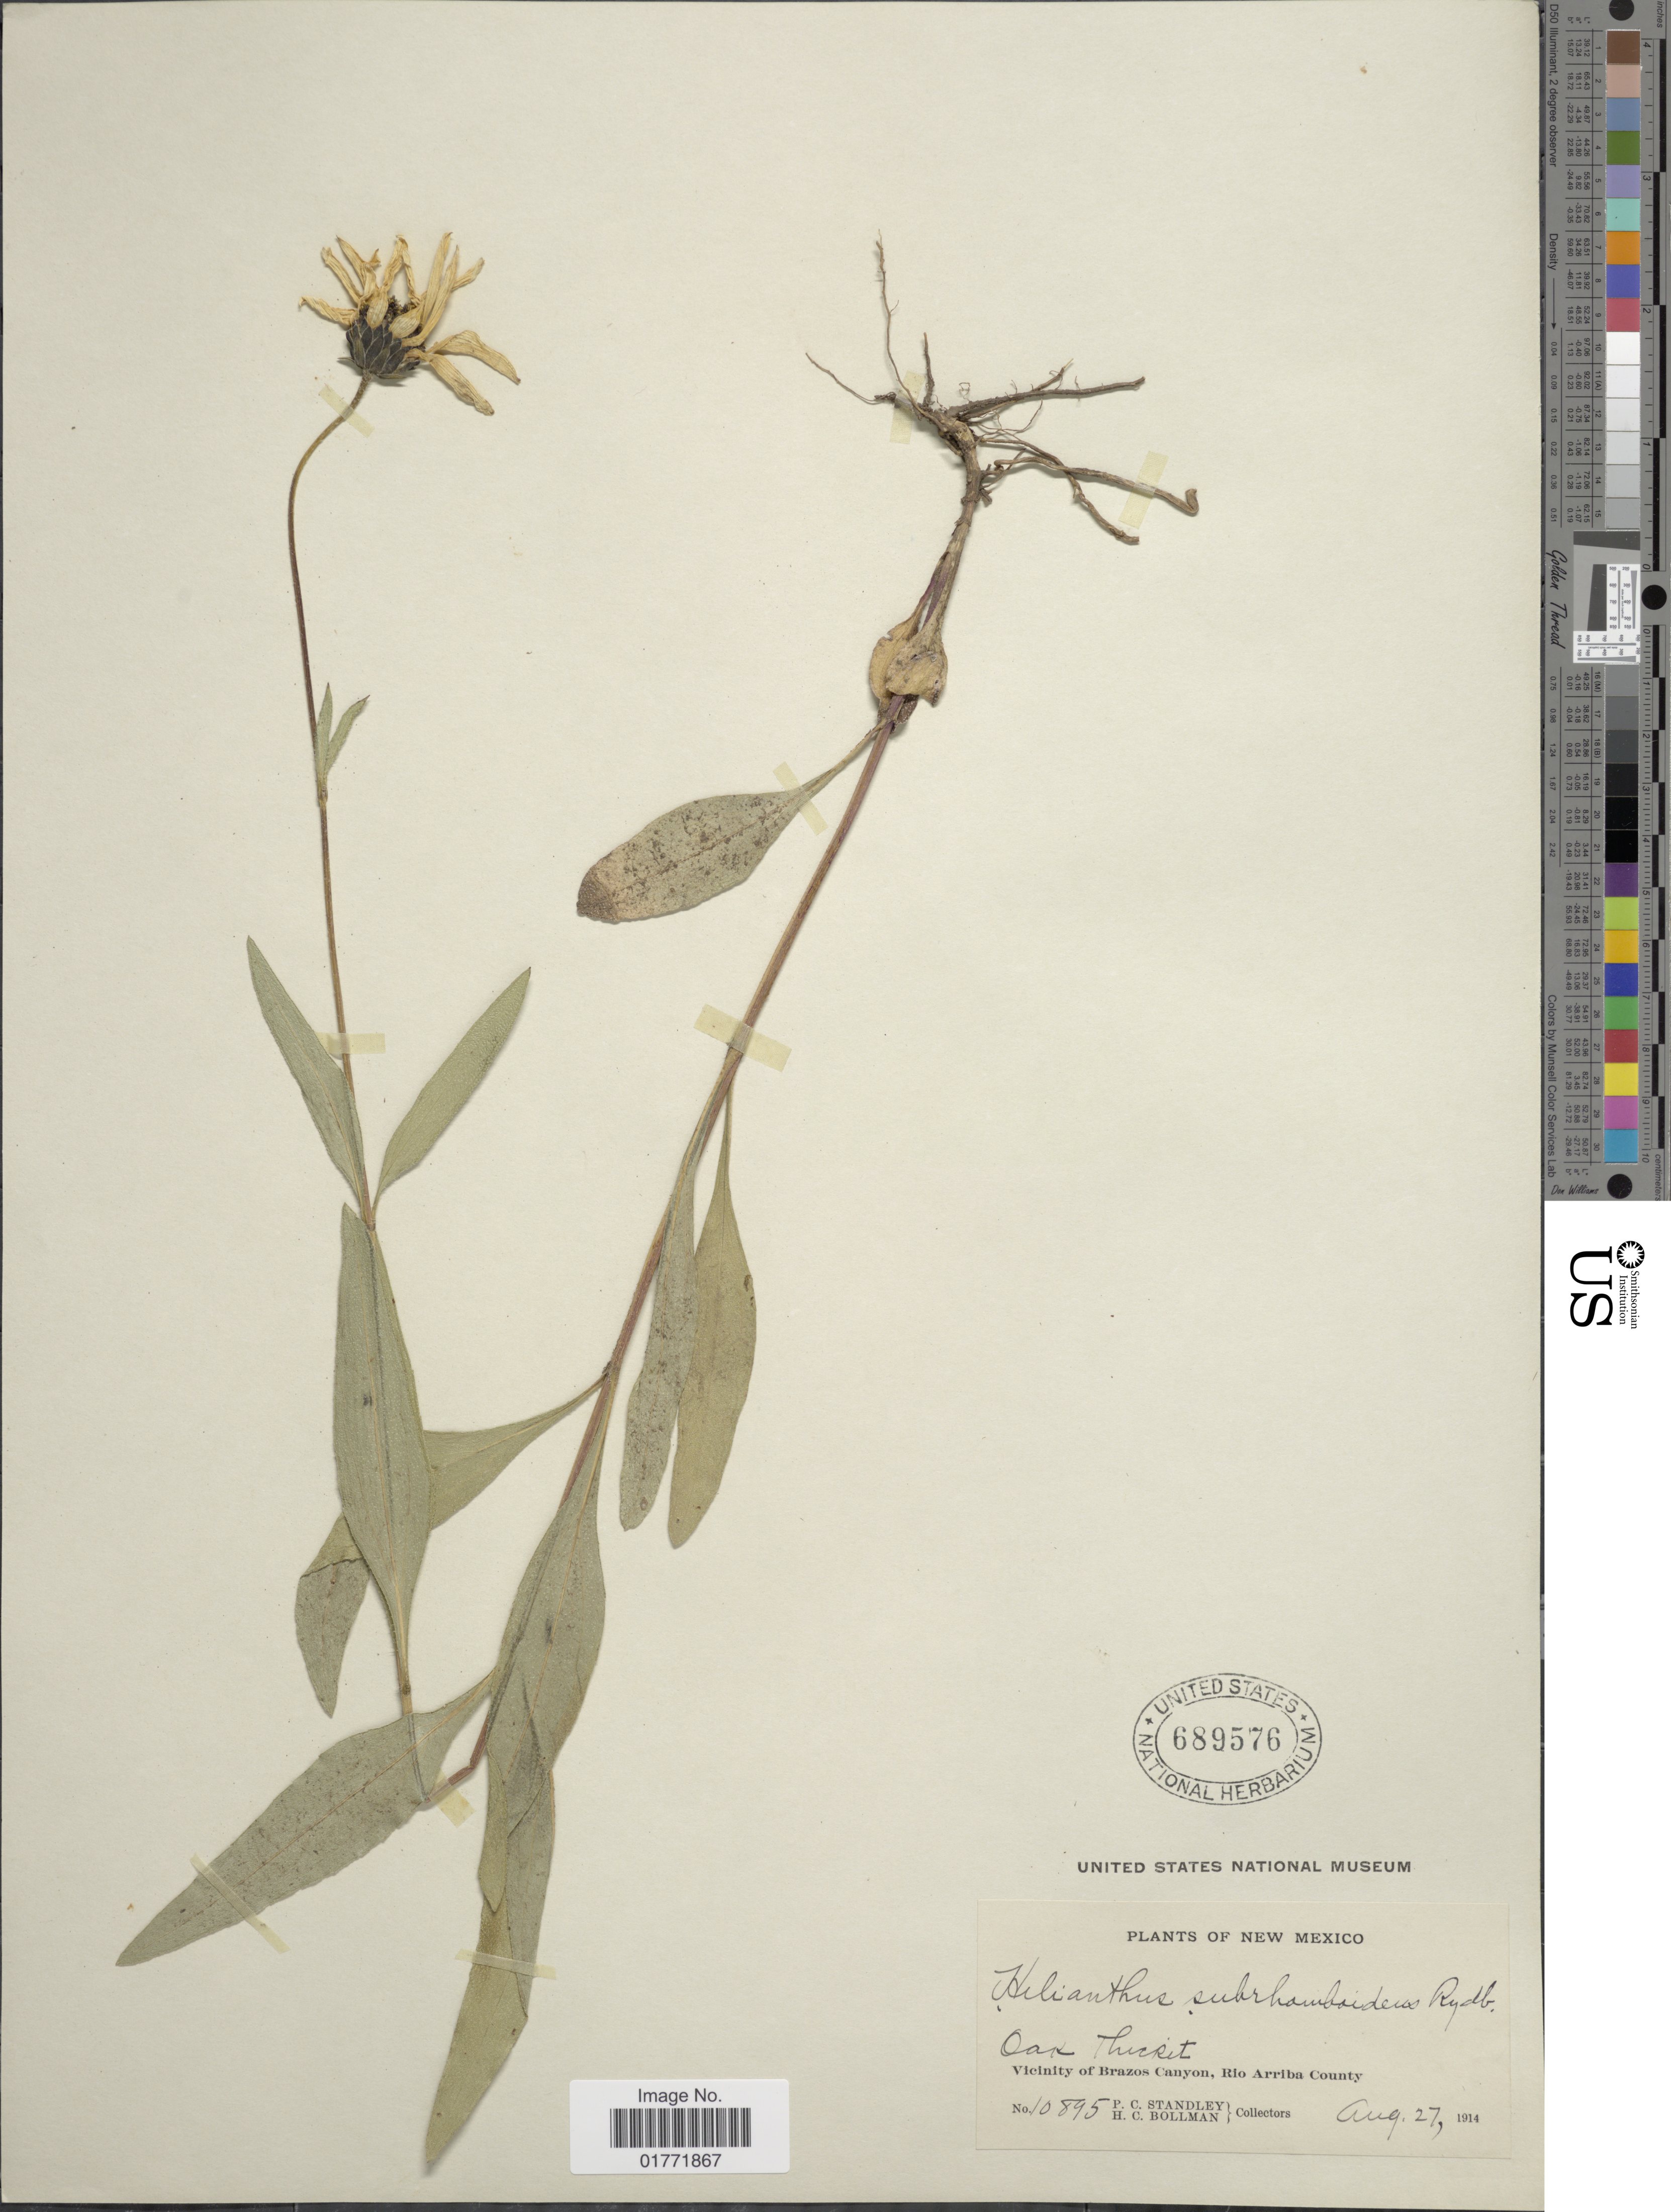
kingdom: Plantae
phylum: Tracheophyta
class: Magnoliopsida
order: Asterales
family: Asteraceae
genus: Helianthus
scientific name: Helianthus subrhomboideus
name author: Rydb.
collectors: P. C. Standley & H. C. Bollman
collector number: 10895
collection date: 1914-08-27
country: United States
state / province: New Mexico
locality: New Mexico. Vicinity of Brazon Canyon, Rio Arriba County.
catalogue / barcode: US 689576